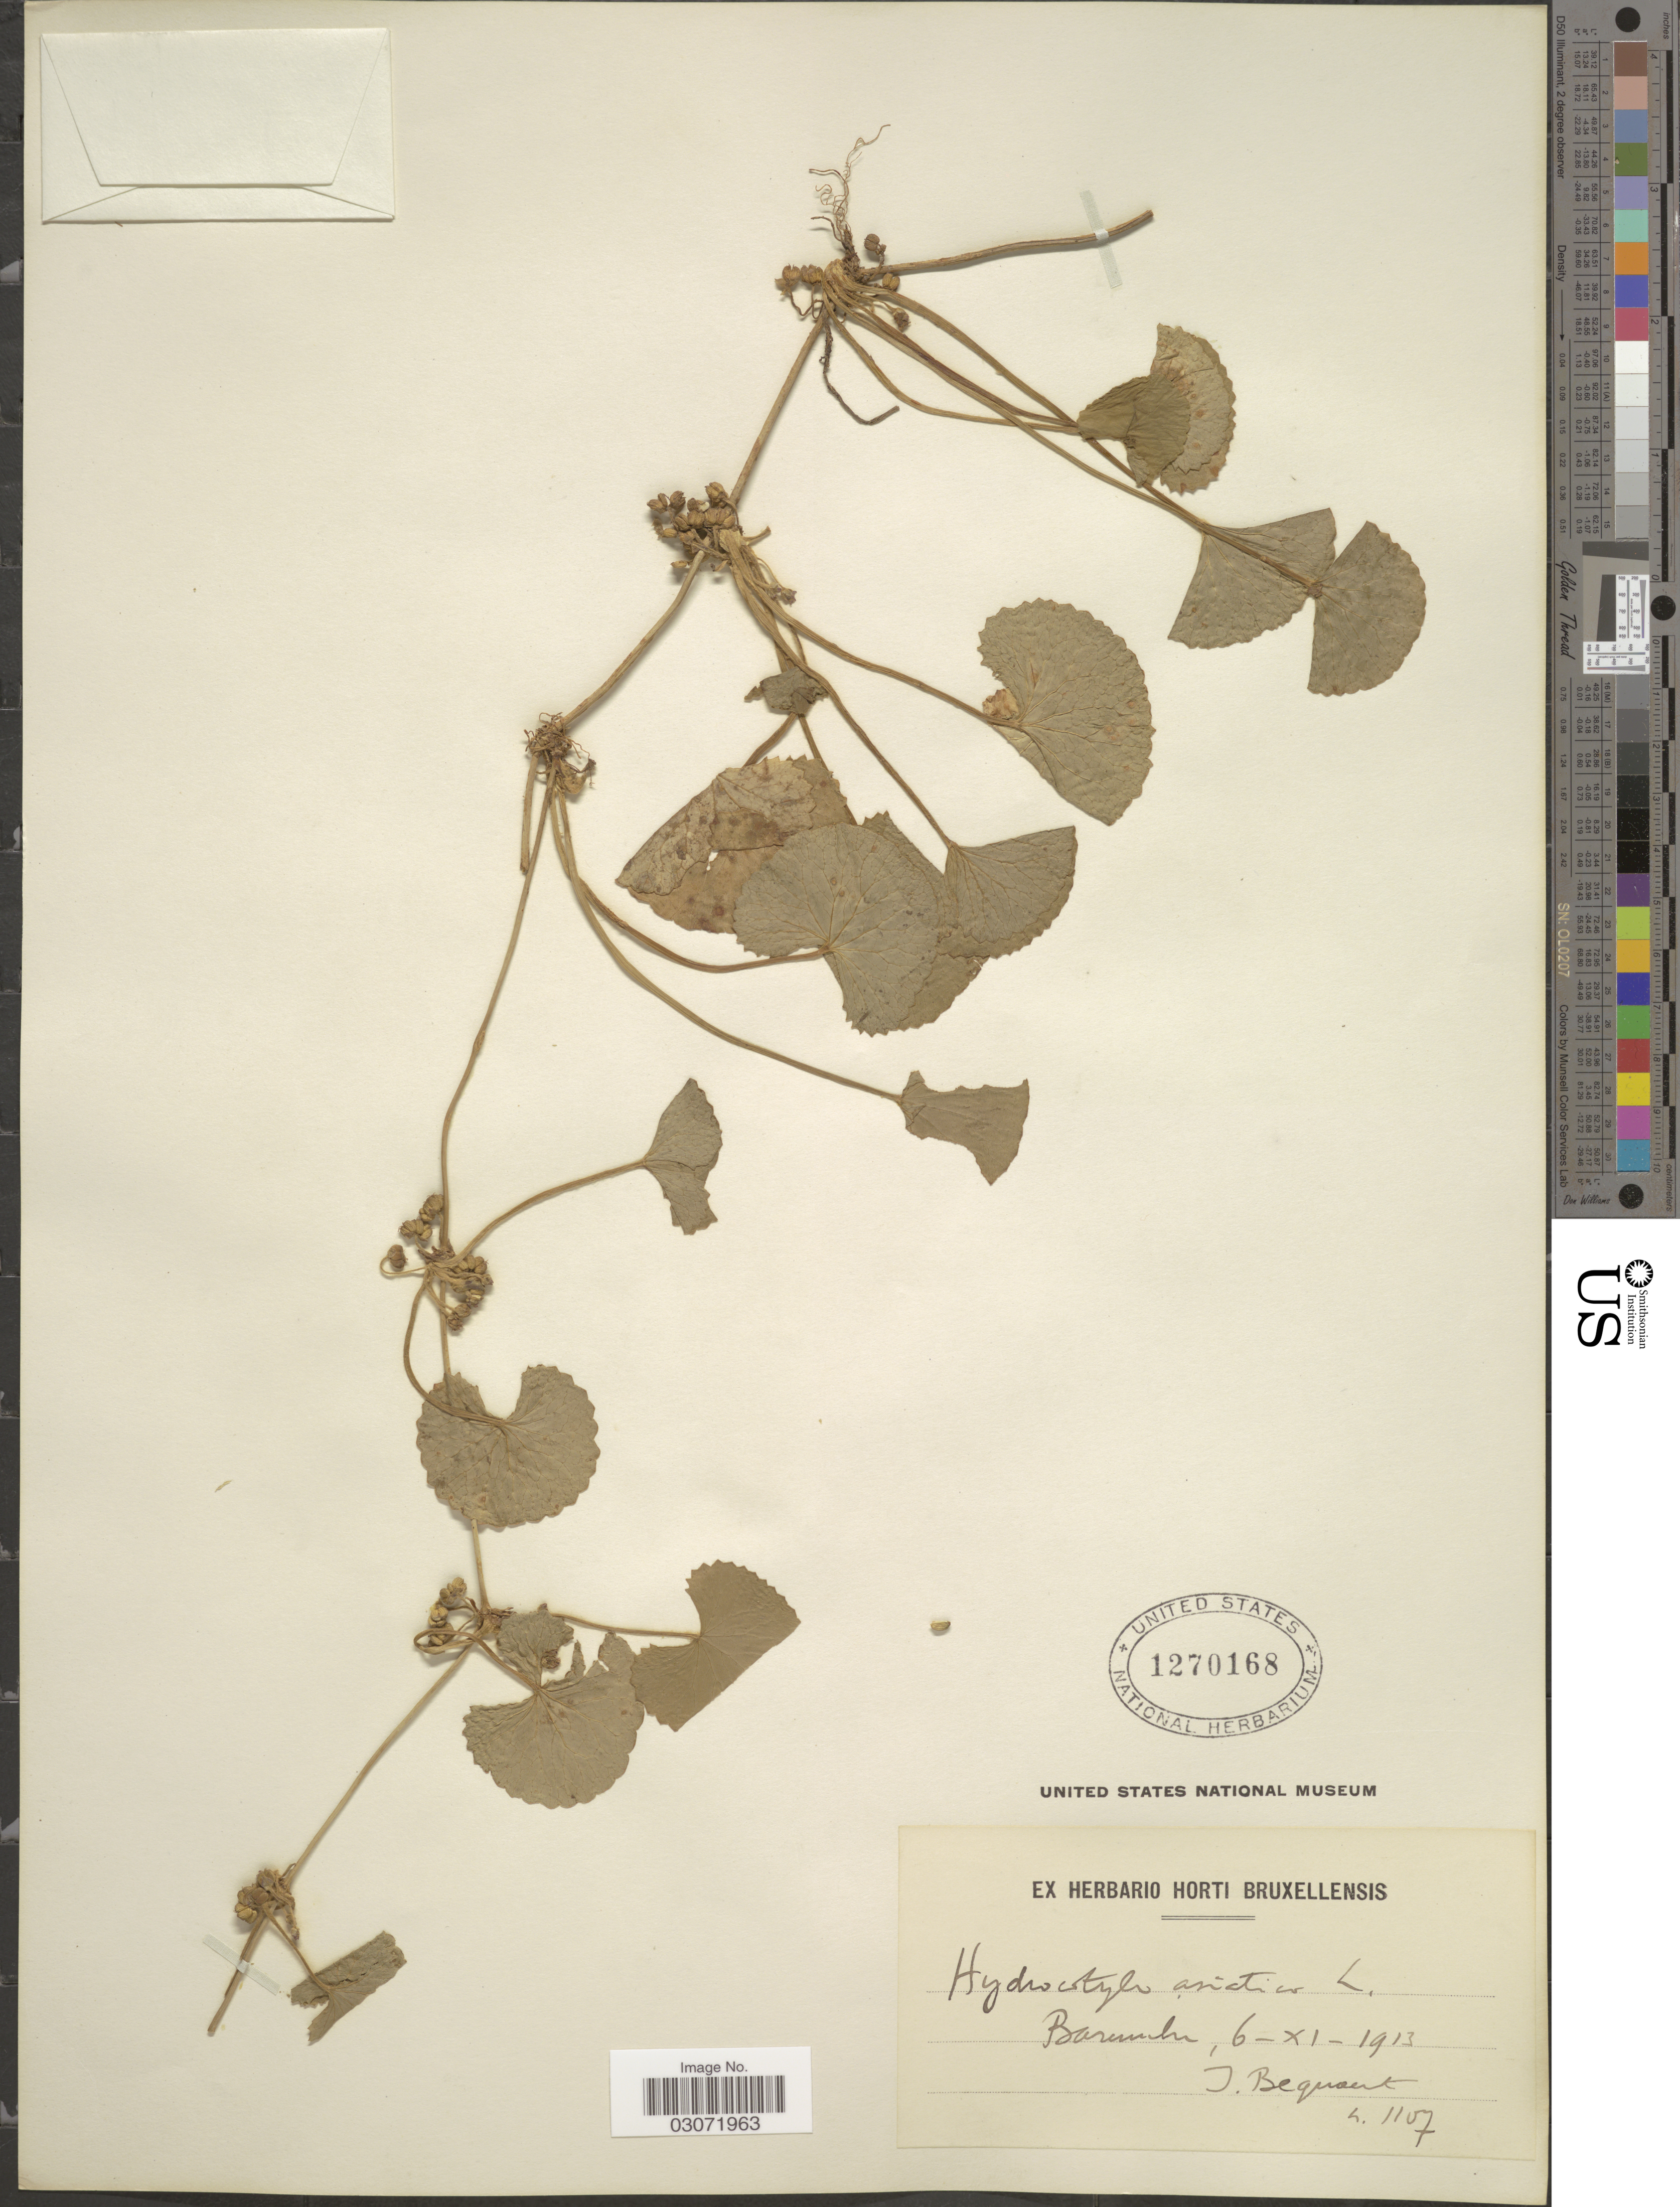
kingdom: Plantae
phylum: Tracheophyta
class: Magnoliopsida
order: Apiales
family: Apiaceae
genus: Centella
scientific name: Centella asiatica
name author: (L.) Urb.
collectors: J. Bequaert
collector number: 1107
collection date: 1913-11-06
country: Congo, Democratic Republic of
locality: Barumbu.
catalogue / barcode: US 1270168